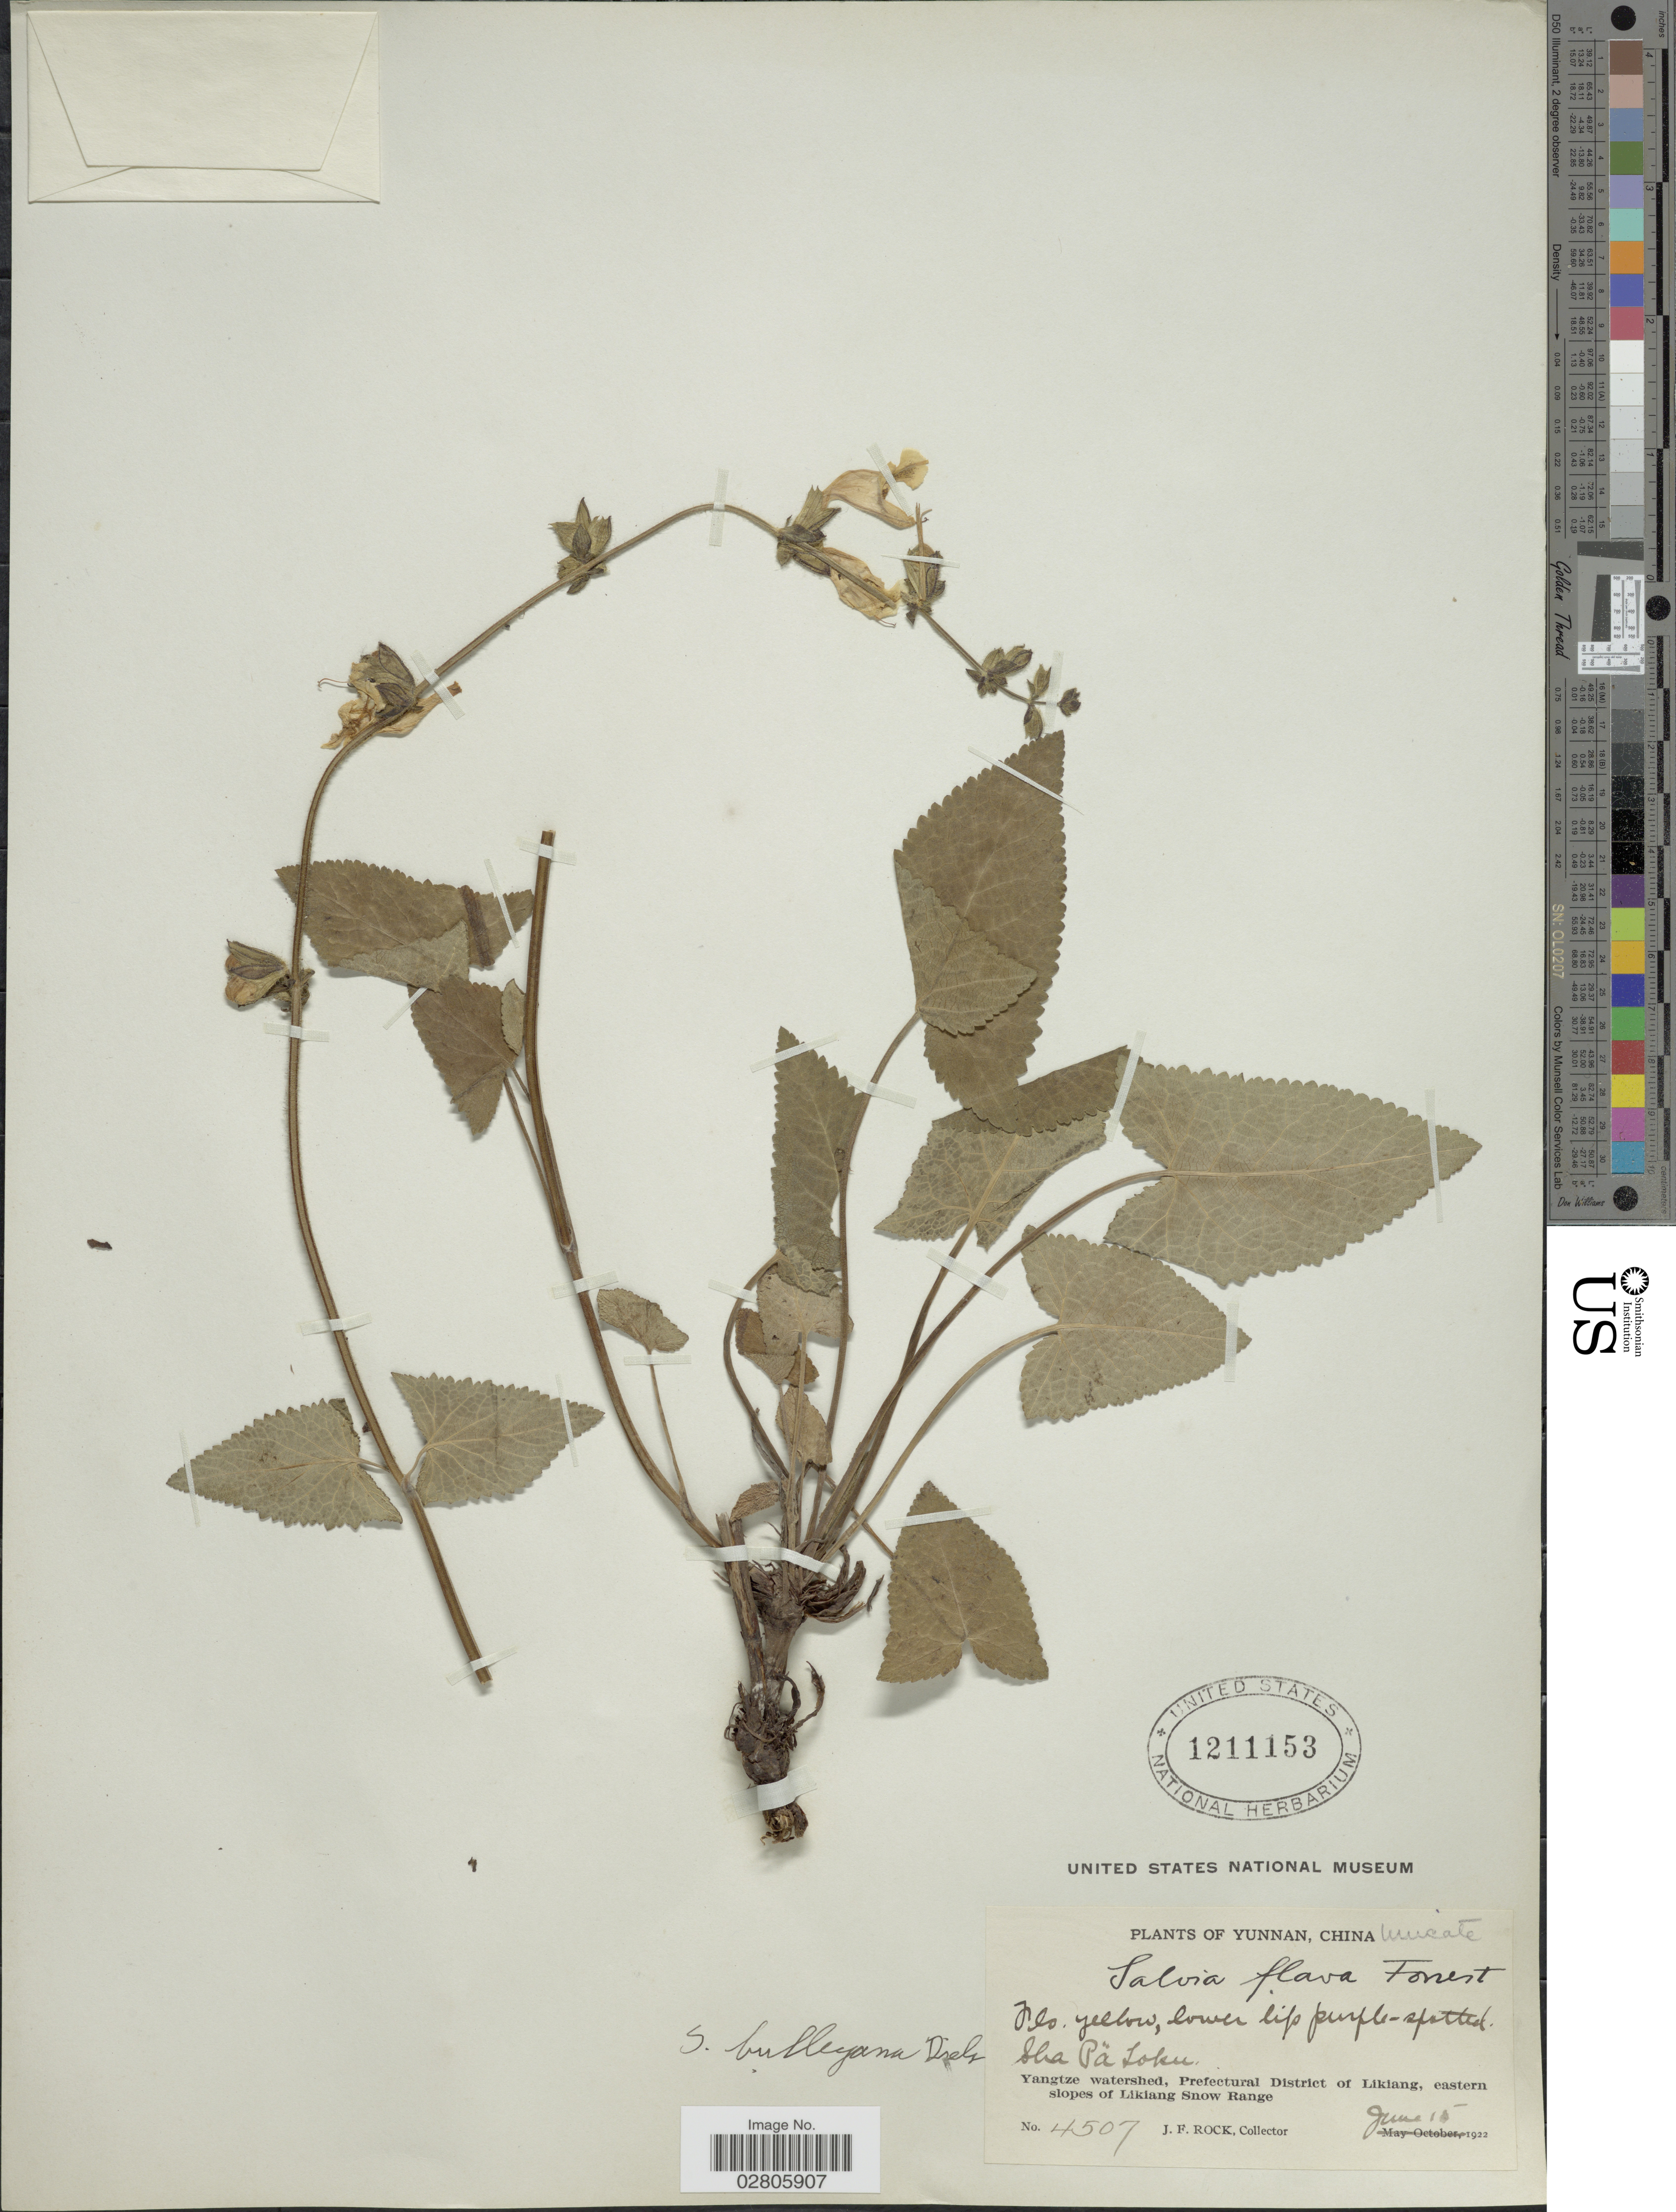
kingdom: Plantae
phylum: Tracheophyta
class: Magnoliopsida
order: Lamiales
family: Lamiaceae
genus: Salvia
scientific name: Salvia bulleyana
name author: Diels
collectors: J. Rock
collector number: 4507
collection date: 1922-06-15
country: China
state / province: Yunnan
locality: Sha Pä Loku. Yangtze watershed, Prefectural District of Likiang, eastern slopes of Likiang Snow Range.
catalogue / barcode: US 1211153